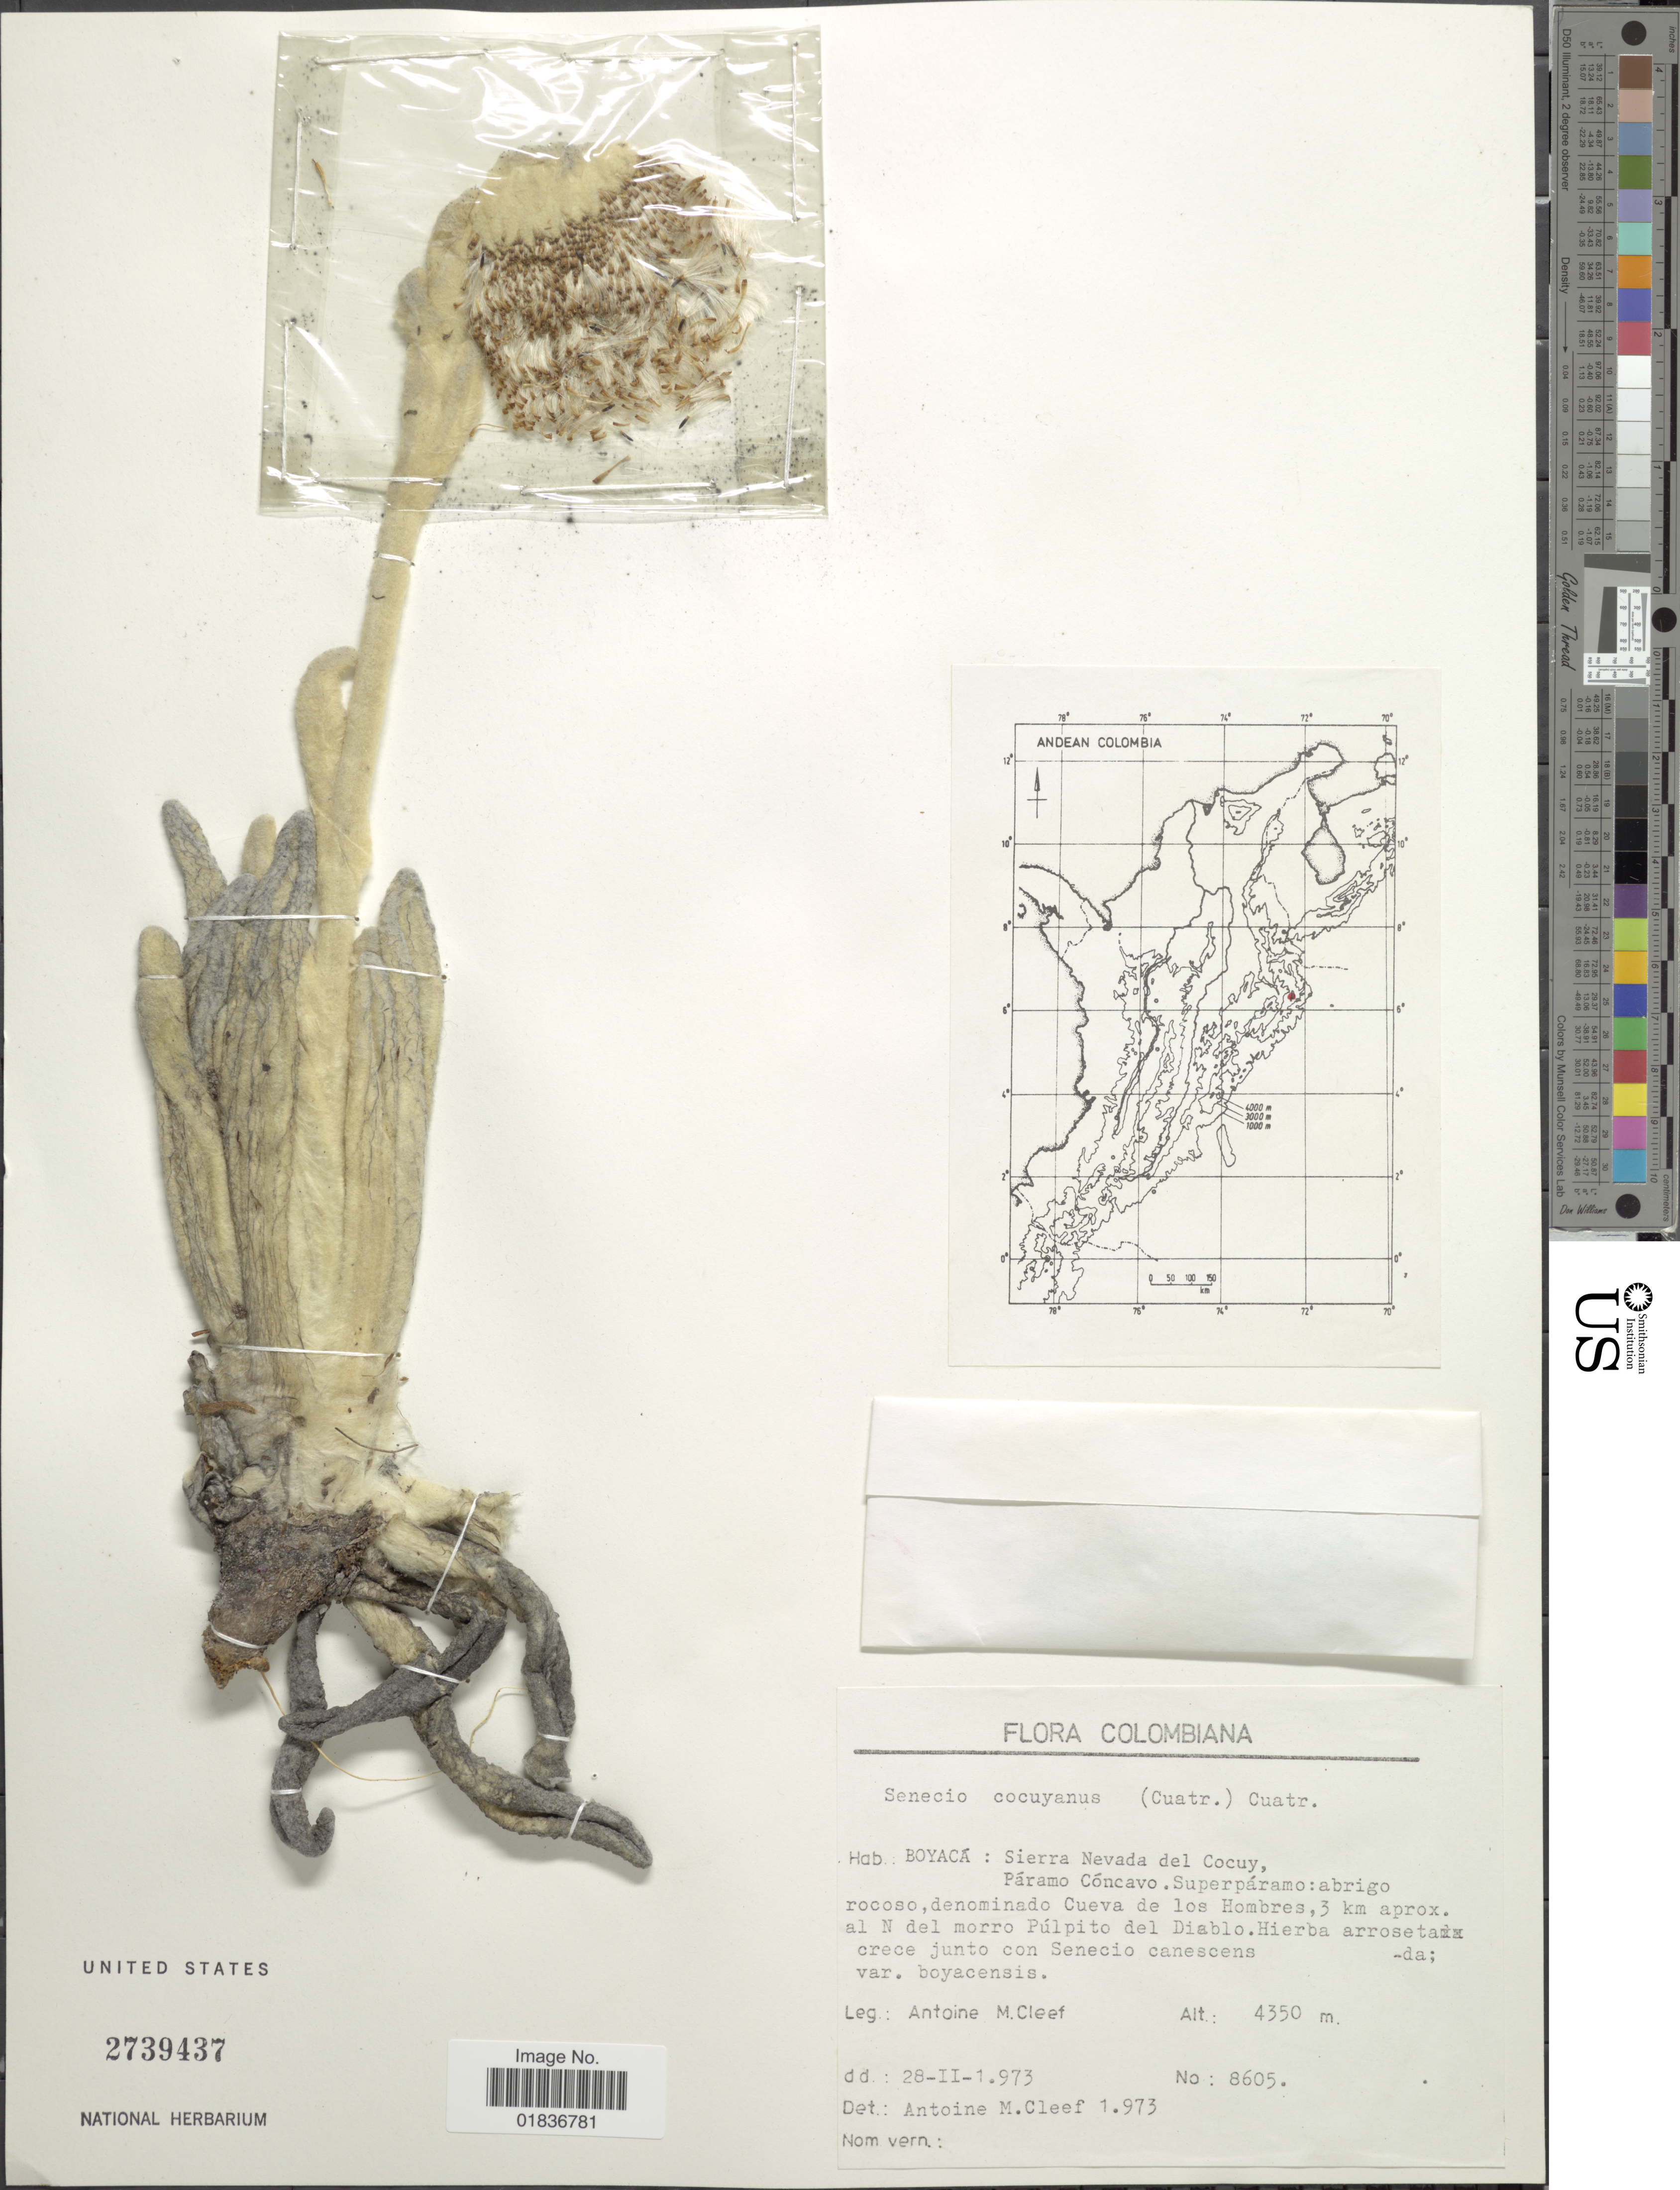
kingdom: Plantae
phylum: Tracheophyta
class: Magnoliopsida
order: Asterales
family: Asteraceae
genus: Senecio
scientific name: Senecio cocuyanus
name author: Cuatrec.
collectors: A. M. Cleef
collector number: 8605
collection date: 1973-02-28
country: Colombia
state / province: Boyacá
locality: Boyacá: Sierra Nevada del Cocuy, Paramo Concavo. Superparamo: abrigo rocoso, denominado Dueva de los Hombres, 3 km aprox. al N del morro Pulpito del Diablo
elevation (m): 4350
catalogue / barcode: US 2739437